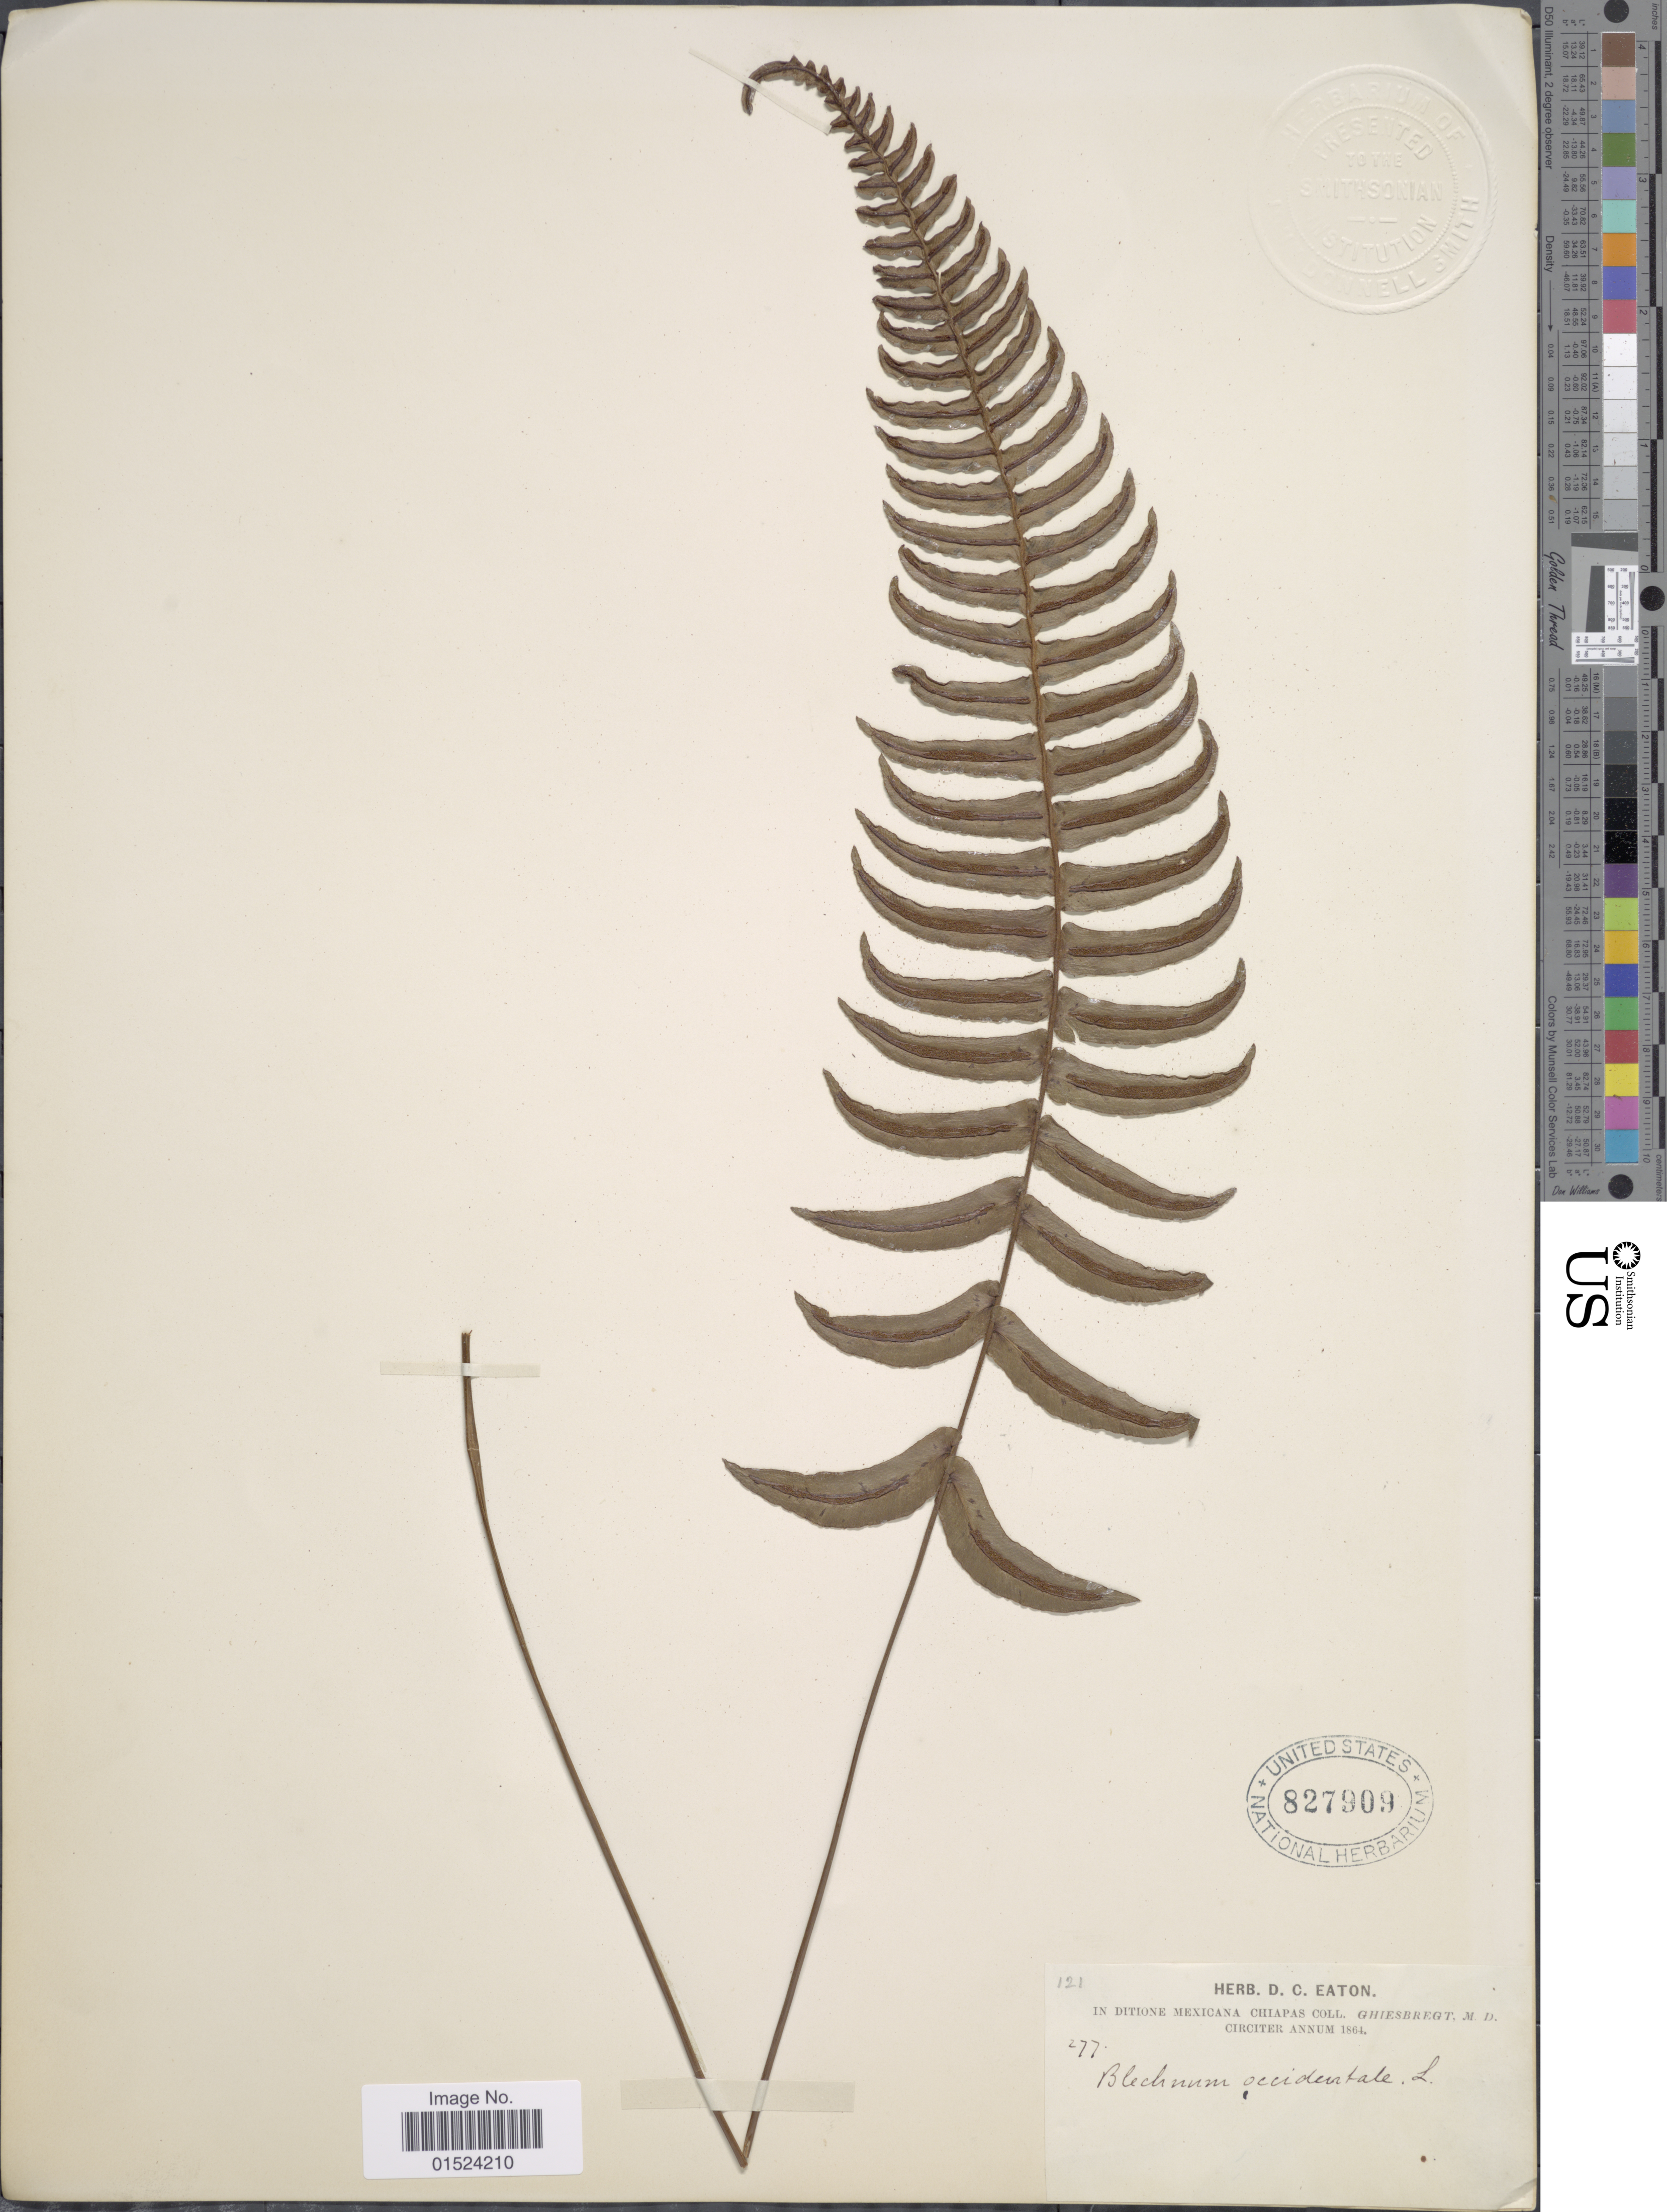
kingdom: Plantae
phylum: Tracheophyta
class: Polypodiopsida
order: Polypodiales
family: Blechnaceae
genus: Blechnum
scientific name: Blechnum occidentale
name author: L.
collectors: -. Ghiesbreght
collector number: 277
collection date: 1864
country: Mexico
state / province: Chiapas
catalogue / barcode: US 827909